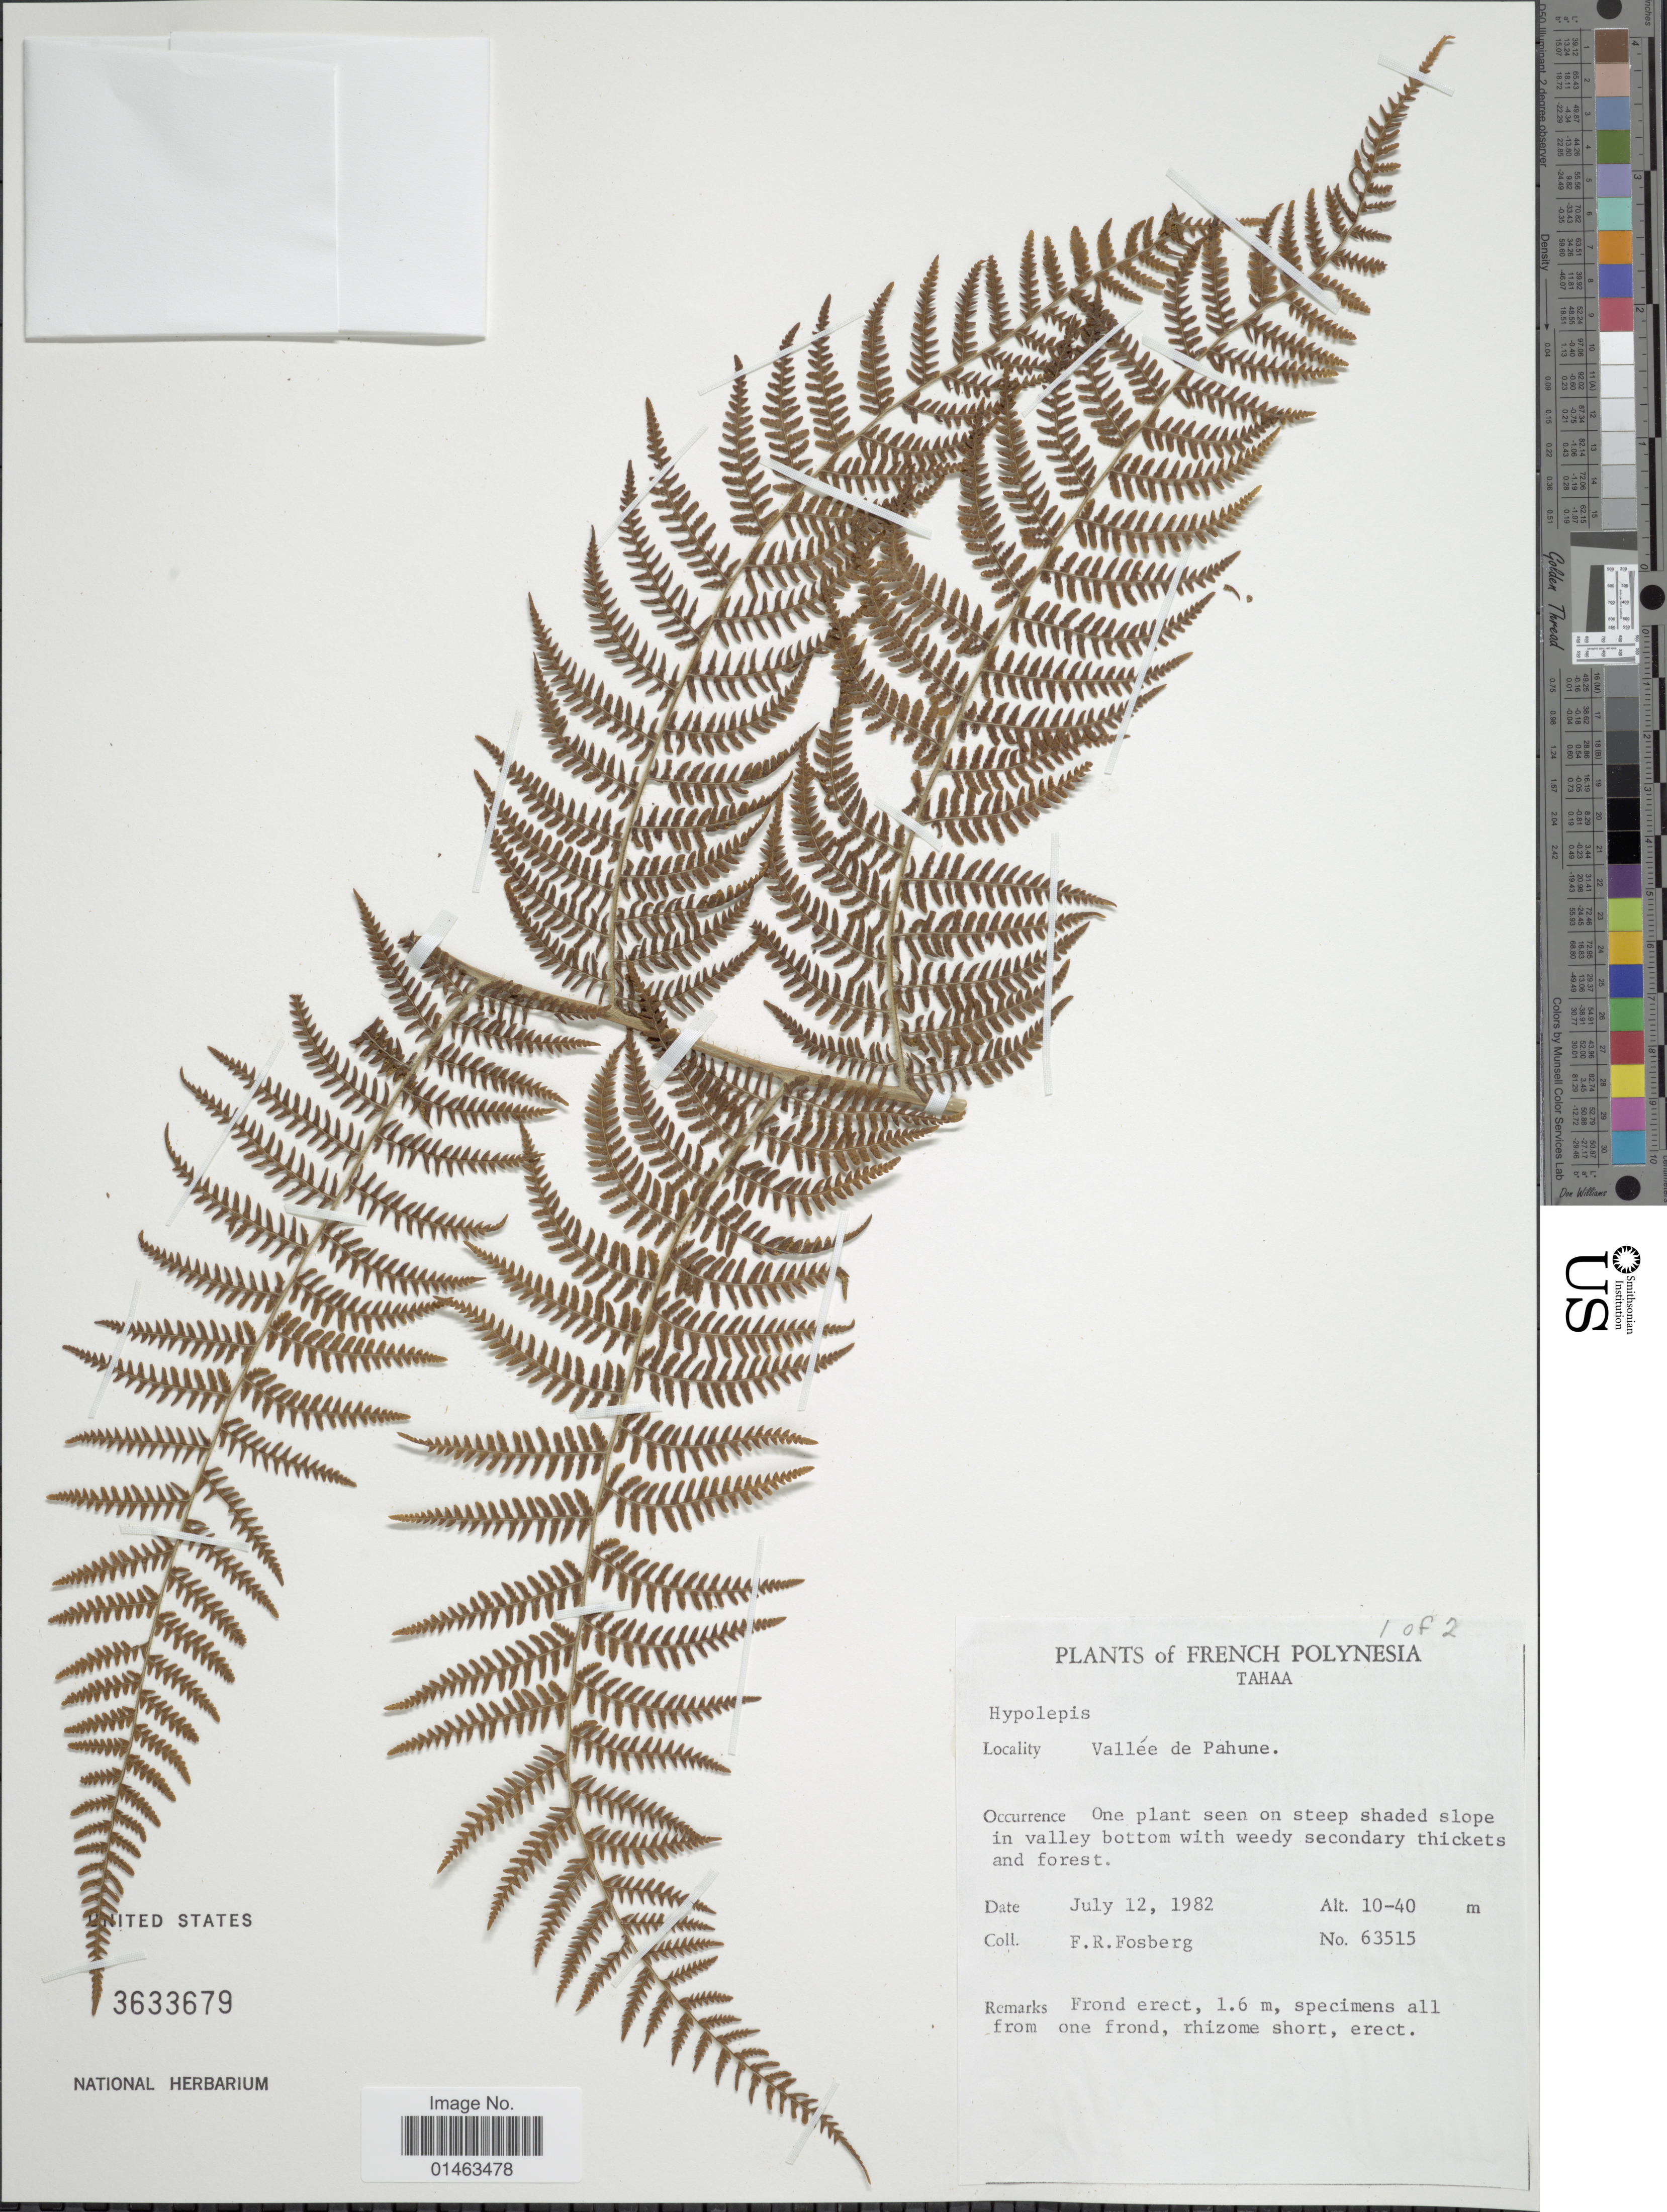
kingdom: Plantae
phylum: Tracheophyta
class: Polypodiopsida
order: Polypodiales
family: Dennstaedtiaceae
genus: Hypolepis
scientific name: Hypolepis sp.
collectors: F. R. Fosberg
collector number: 63515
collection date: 1982-07-12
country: French Polynesia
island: Tahaa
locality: Tahaa, Vallée de Pahune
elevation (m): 10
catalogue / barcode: US 3633679